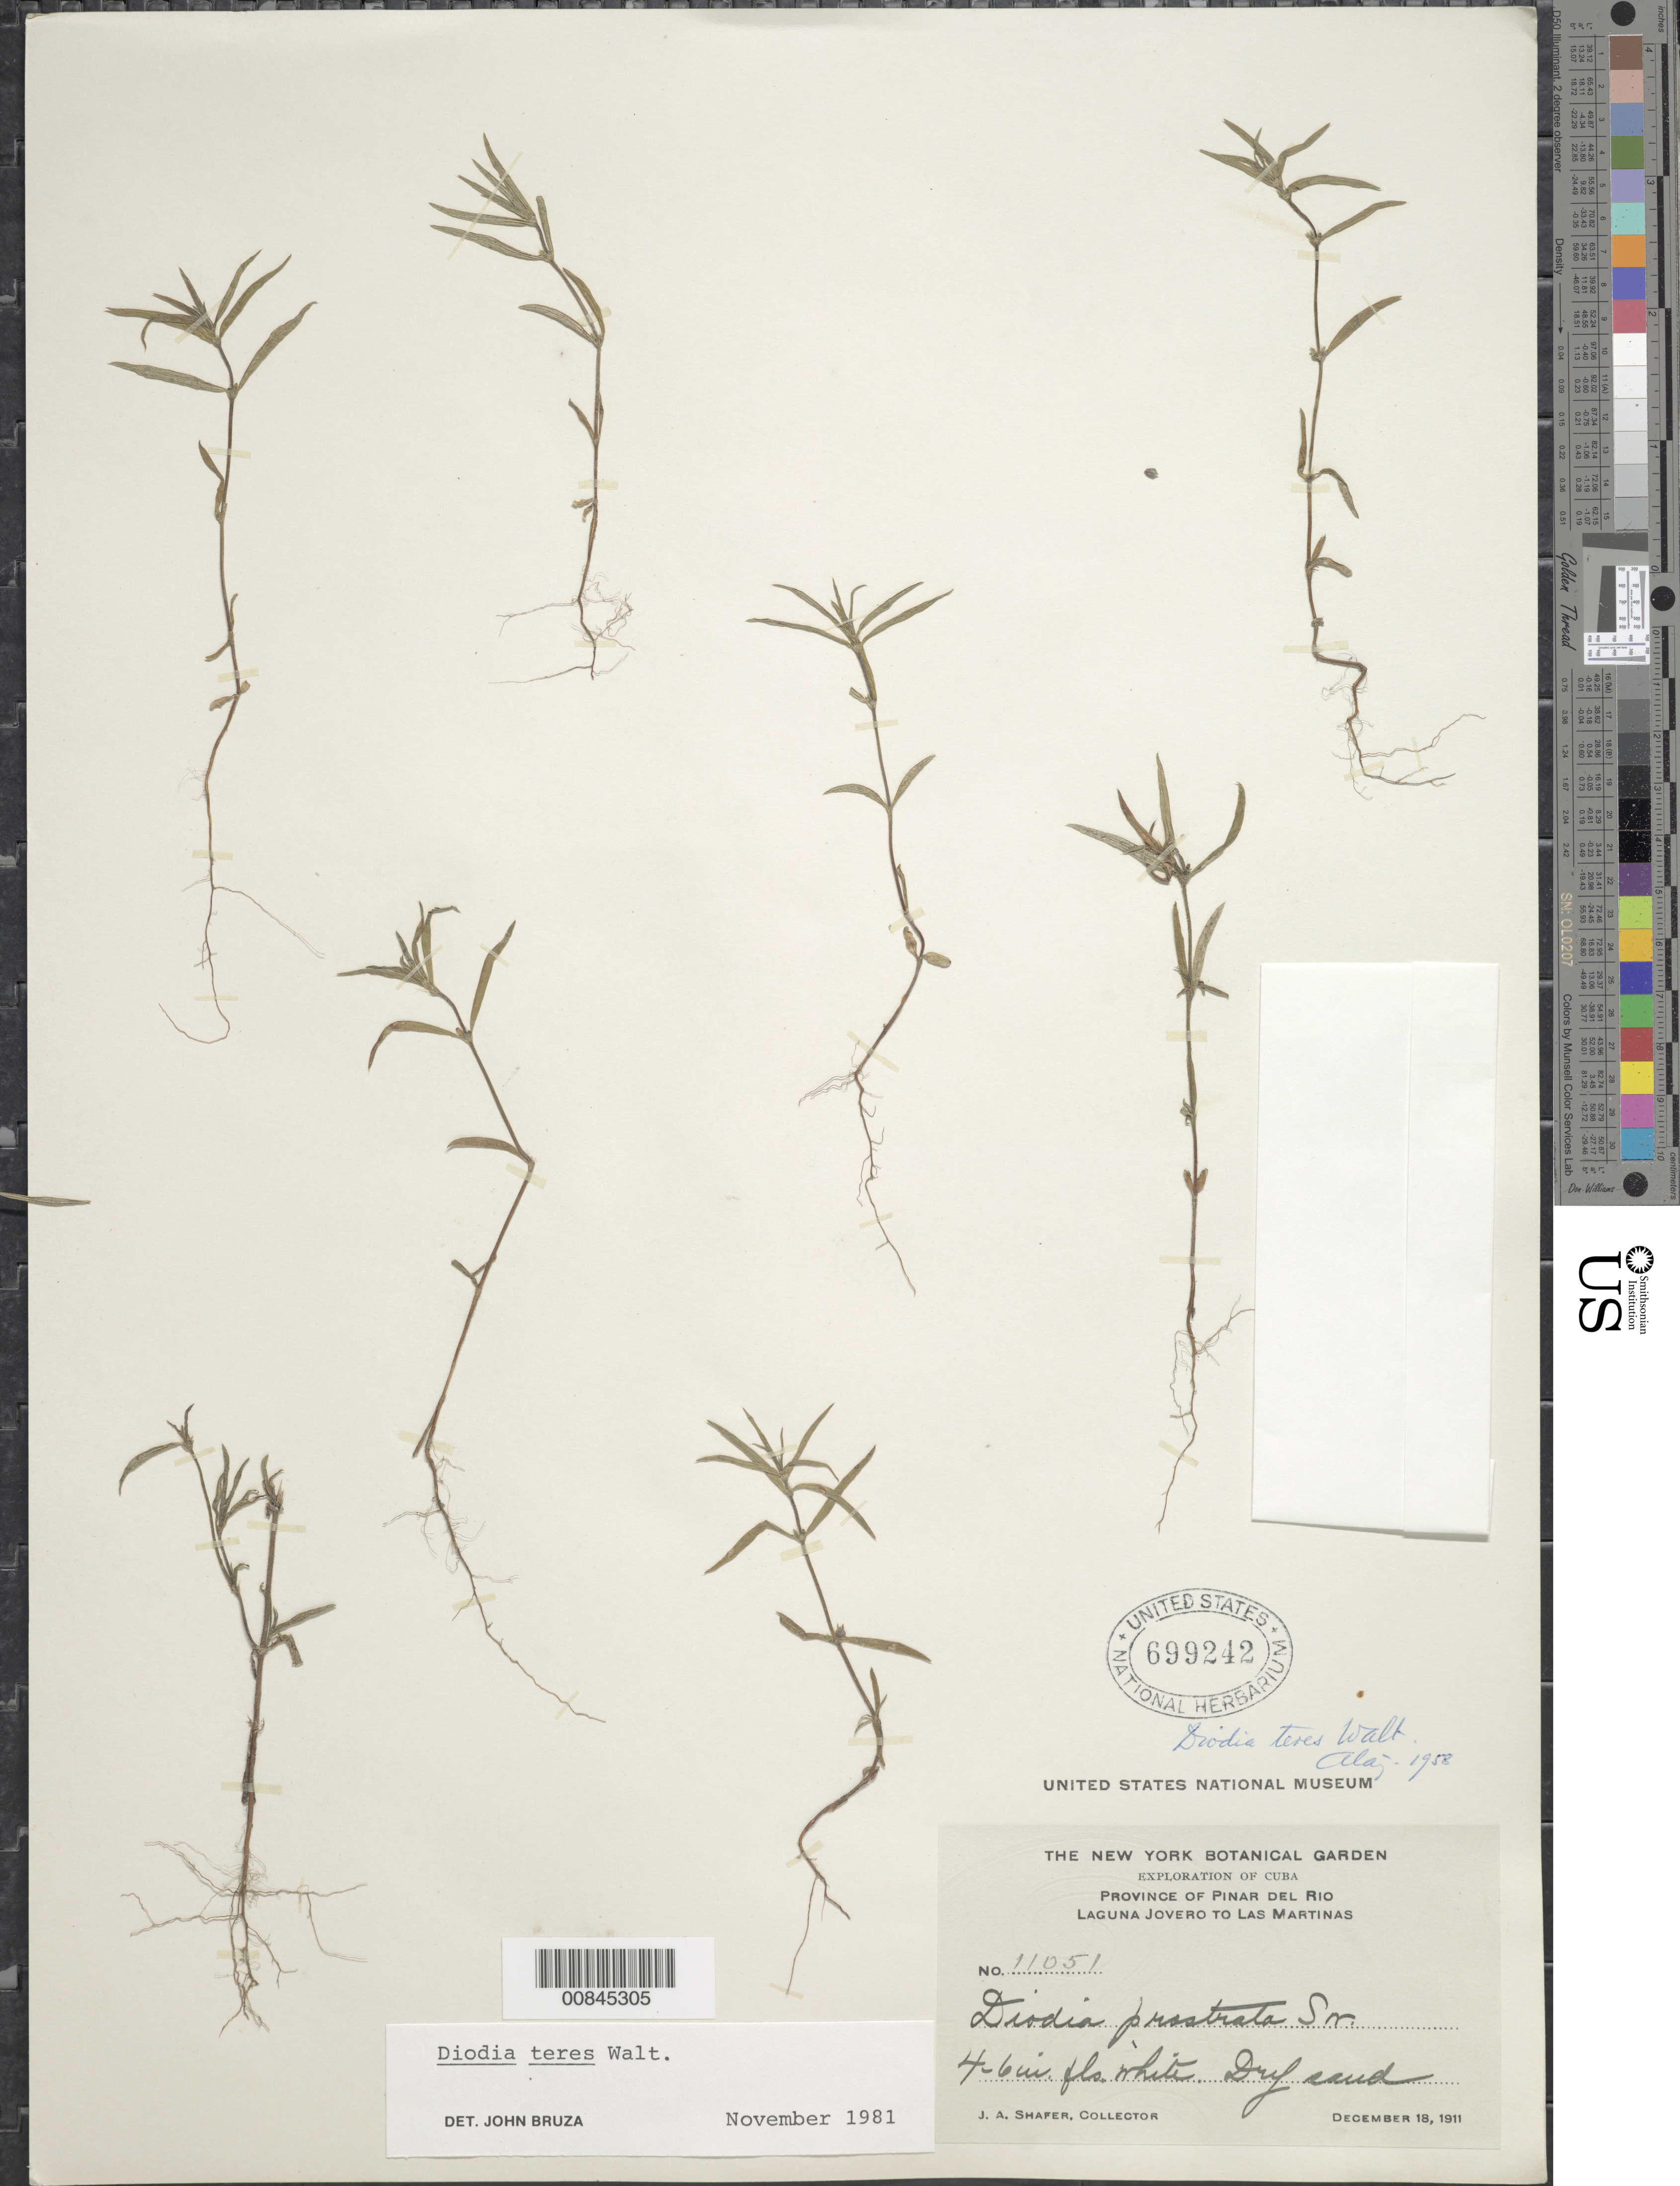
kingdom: Plantae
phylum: Tracheophyta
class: Magnoliopsida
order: Gentianales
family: Rubiaceae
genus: Diodella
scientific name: Diodella teres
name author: (Walter) Small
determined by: Liogier, Alain H.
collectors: J. A. Shafer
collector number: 11051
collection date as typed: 18 Dec 1911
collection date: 1911-12-18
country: Cuba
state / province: Pinar del Río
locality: Laguna Jovero to Las Martinas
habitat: Dry sand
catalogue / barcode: US 699242